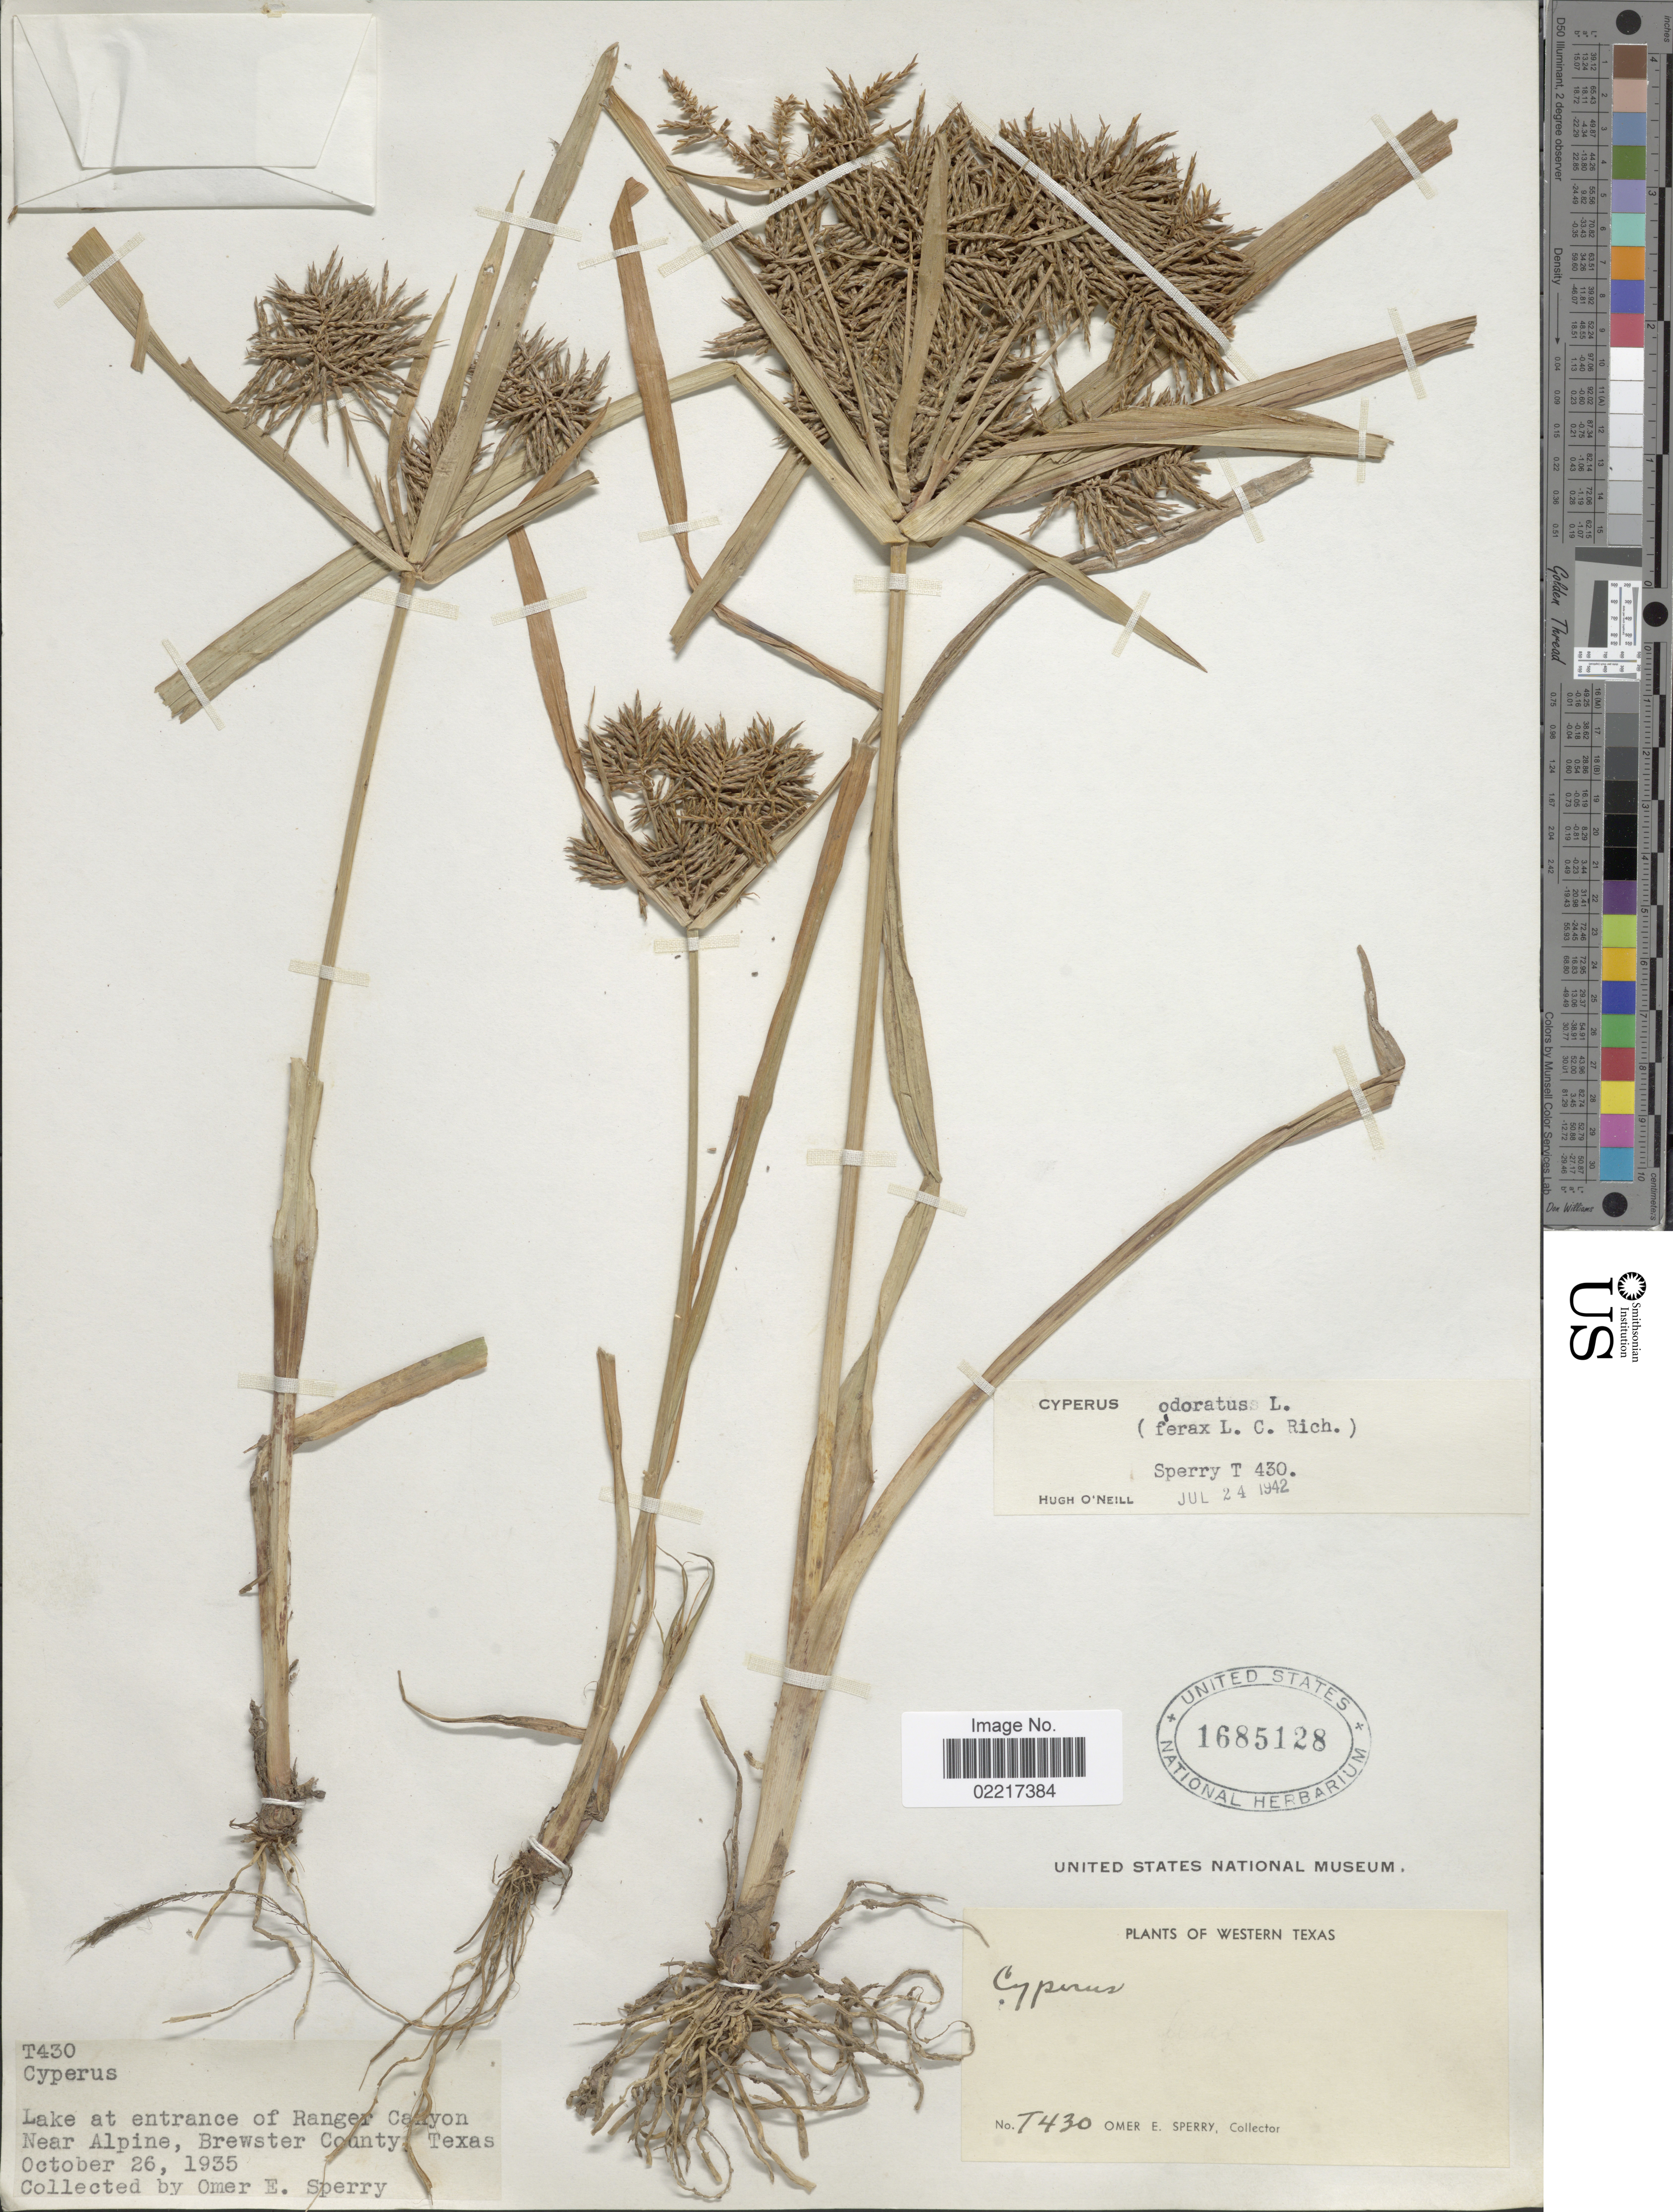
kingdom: Plantae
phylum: Tracheophyta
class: Liliopsida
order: Poales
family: Cyperaceae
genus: Cyperus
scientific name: Cyperus odoratus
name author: L.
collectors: O. E. Sperry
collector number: T430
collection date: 1935-10-26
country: United States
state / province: Texas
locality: Western Texas, Lake at entrance of Ranger Canyon, Near Alpine, Brewster County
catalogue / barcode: US 1685128